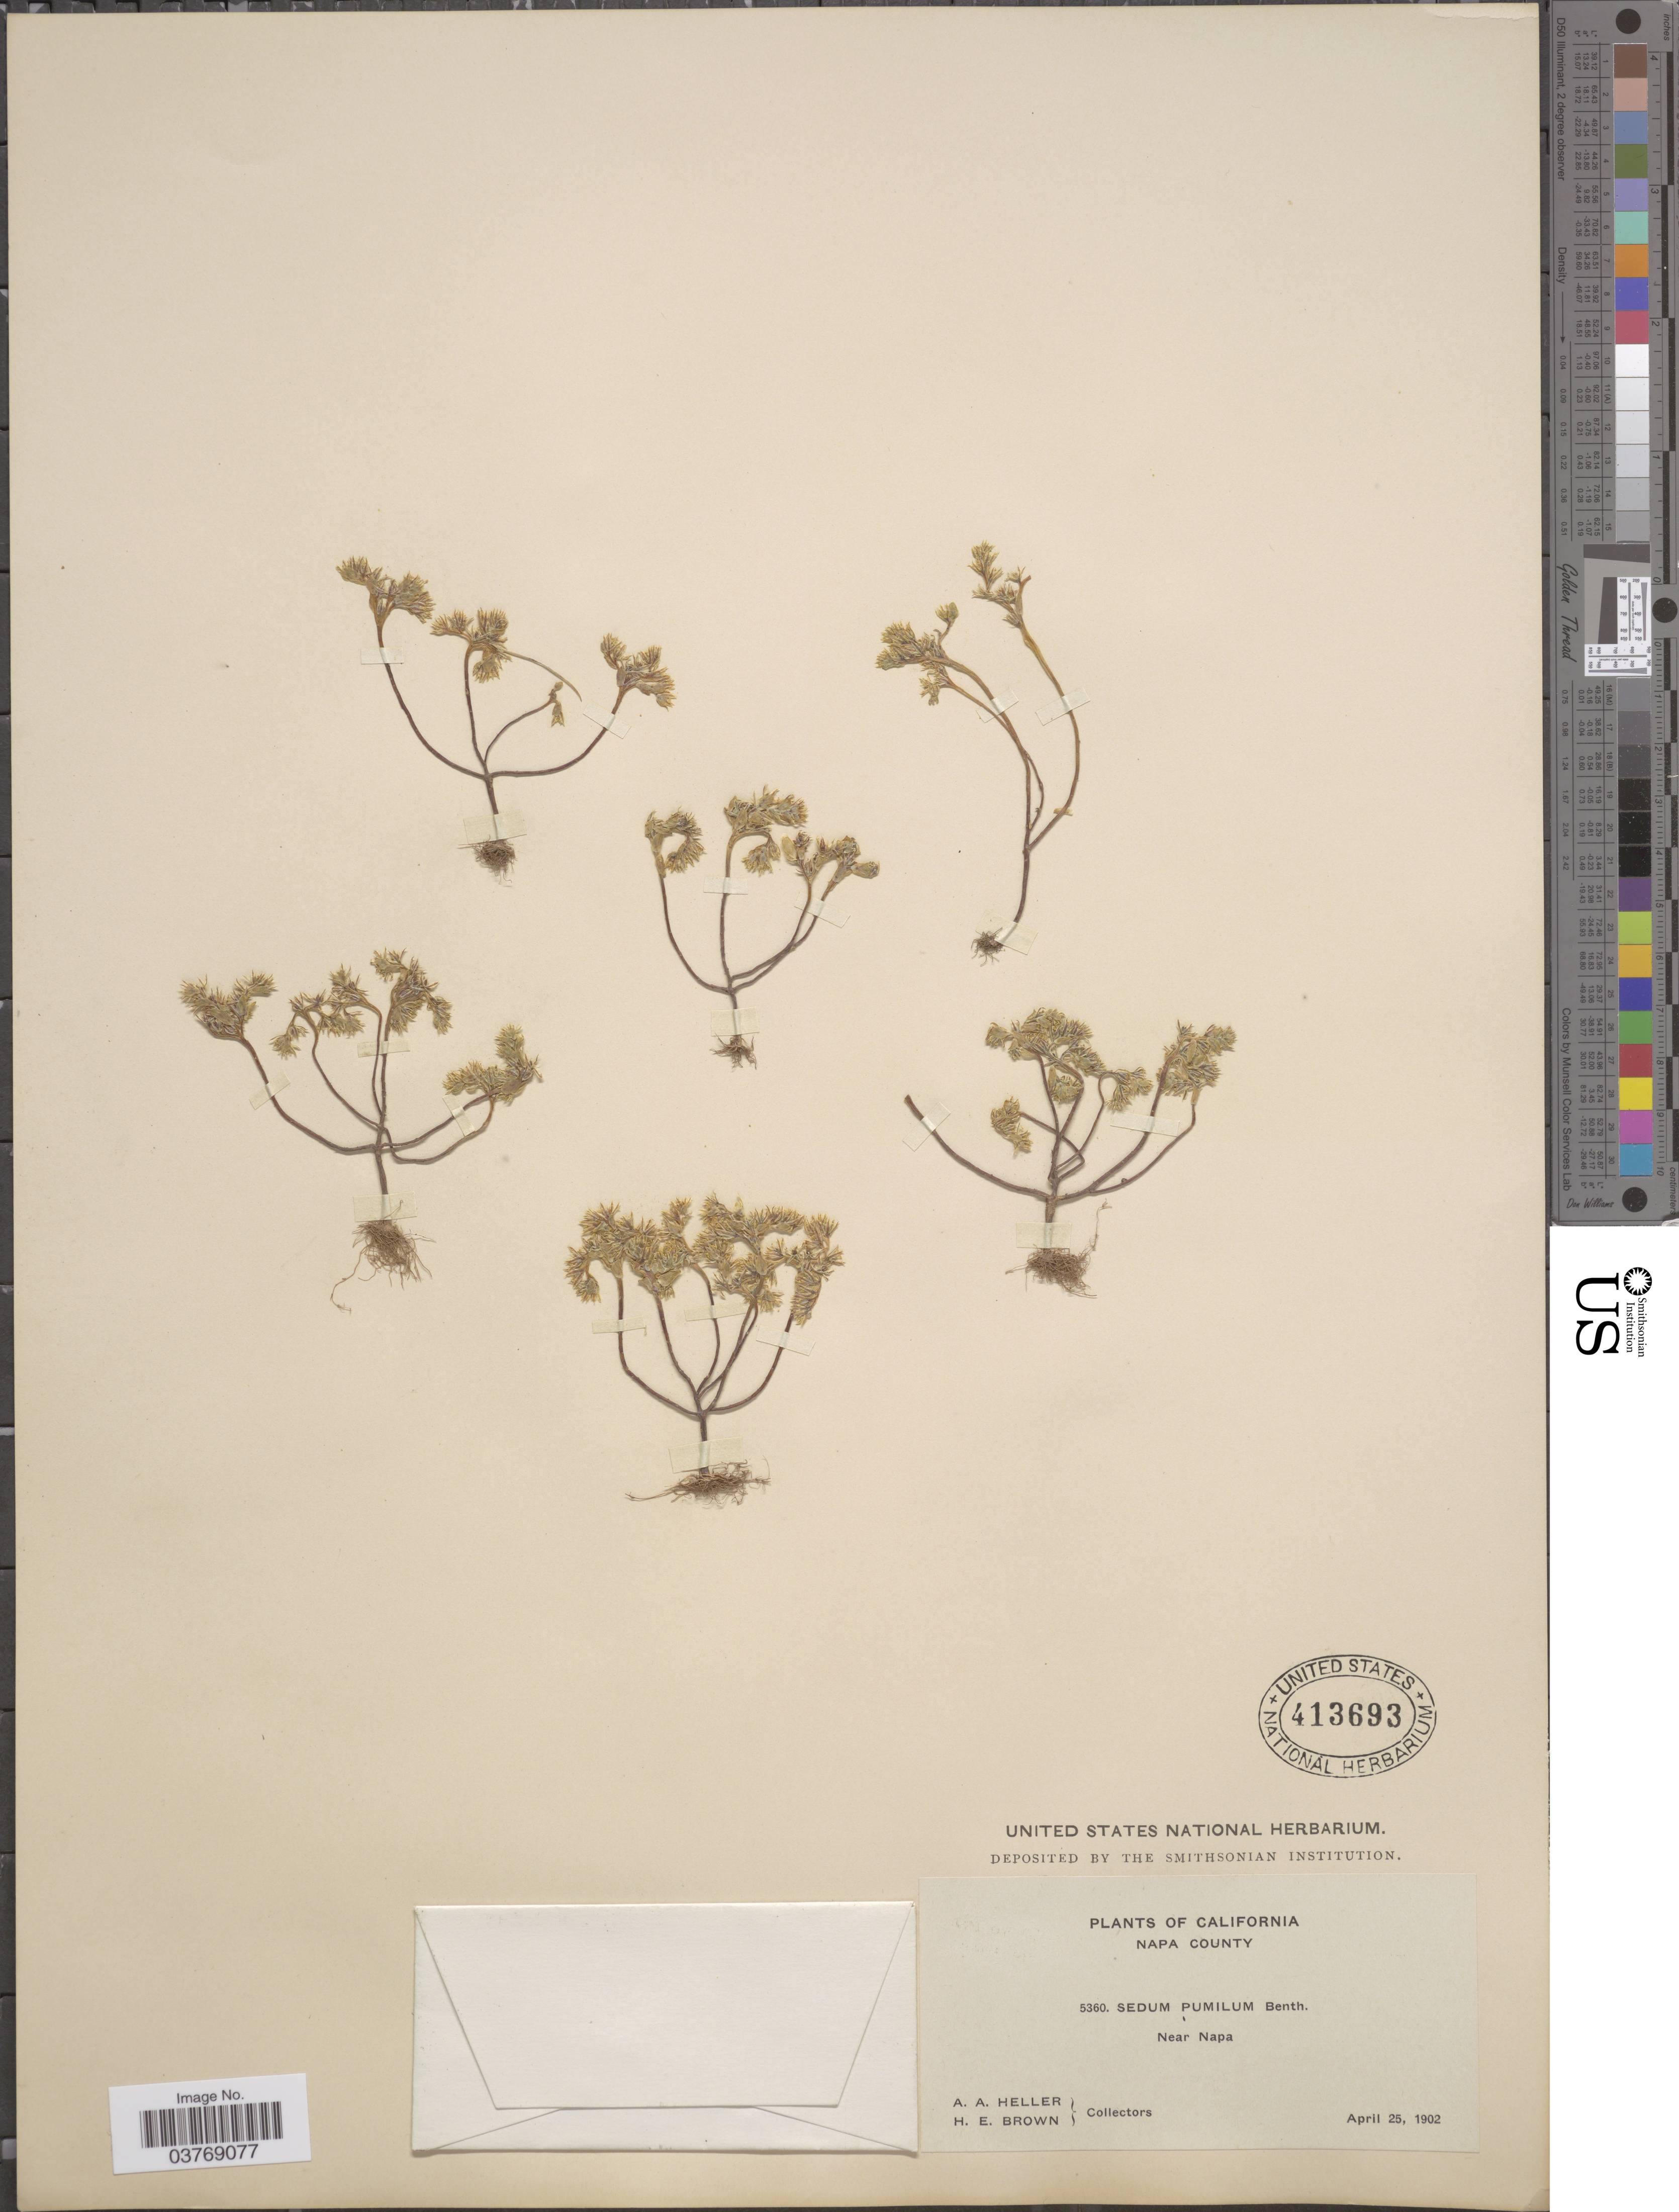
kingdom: Plantae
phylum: Tracheophyta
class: Magnoliopsida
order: Saxifragales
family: Crassulaceae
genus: Sedella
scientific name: Sedella pumila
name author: (Benth.) Britton & Rose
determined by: U.S. National Herbarium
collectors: A. A. Heller & H. E. Brown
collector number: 5360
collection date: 1902-04-25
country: United States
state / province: California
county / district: Napa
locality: Napa County. Near Napa.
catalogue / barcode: US 413693